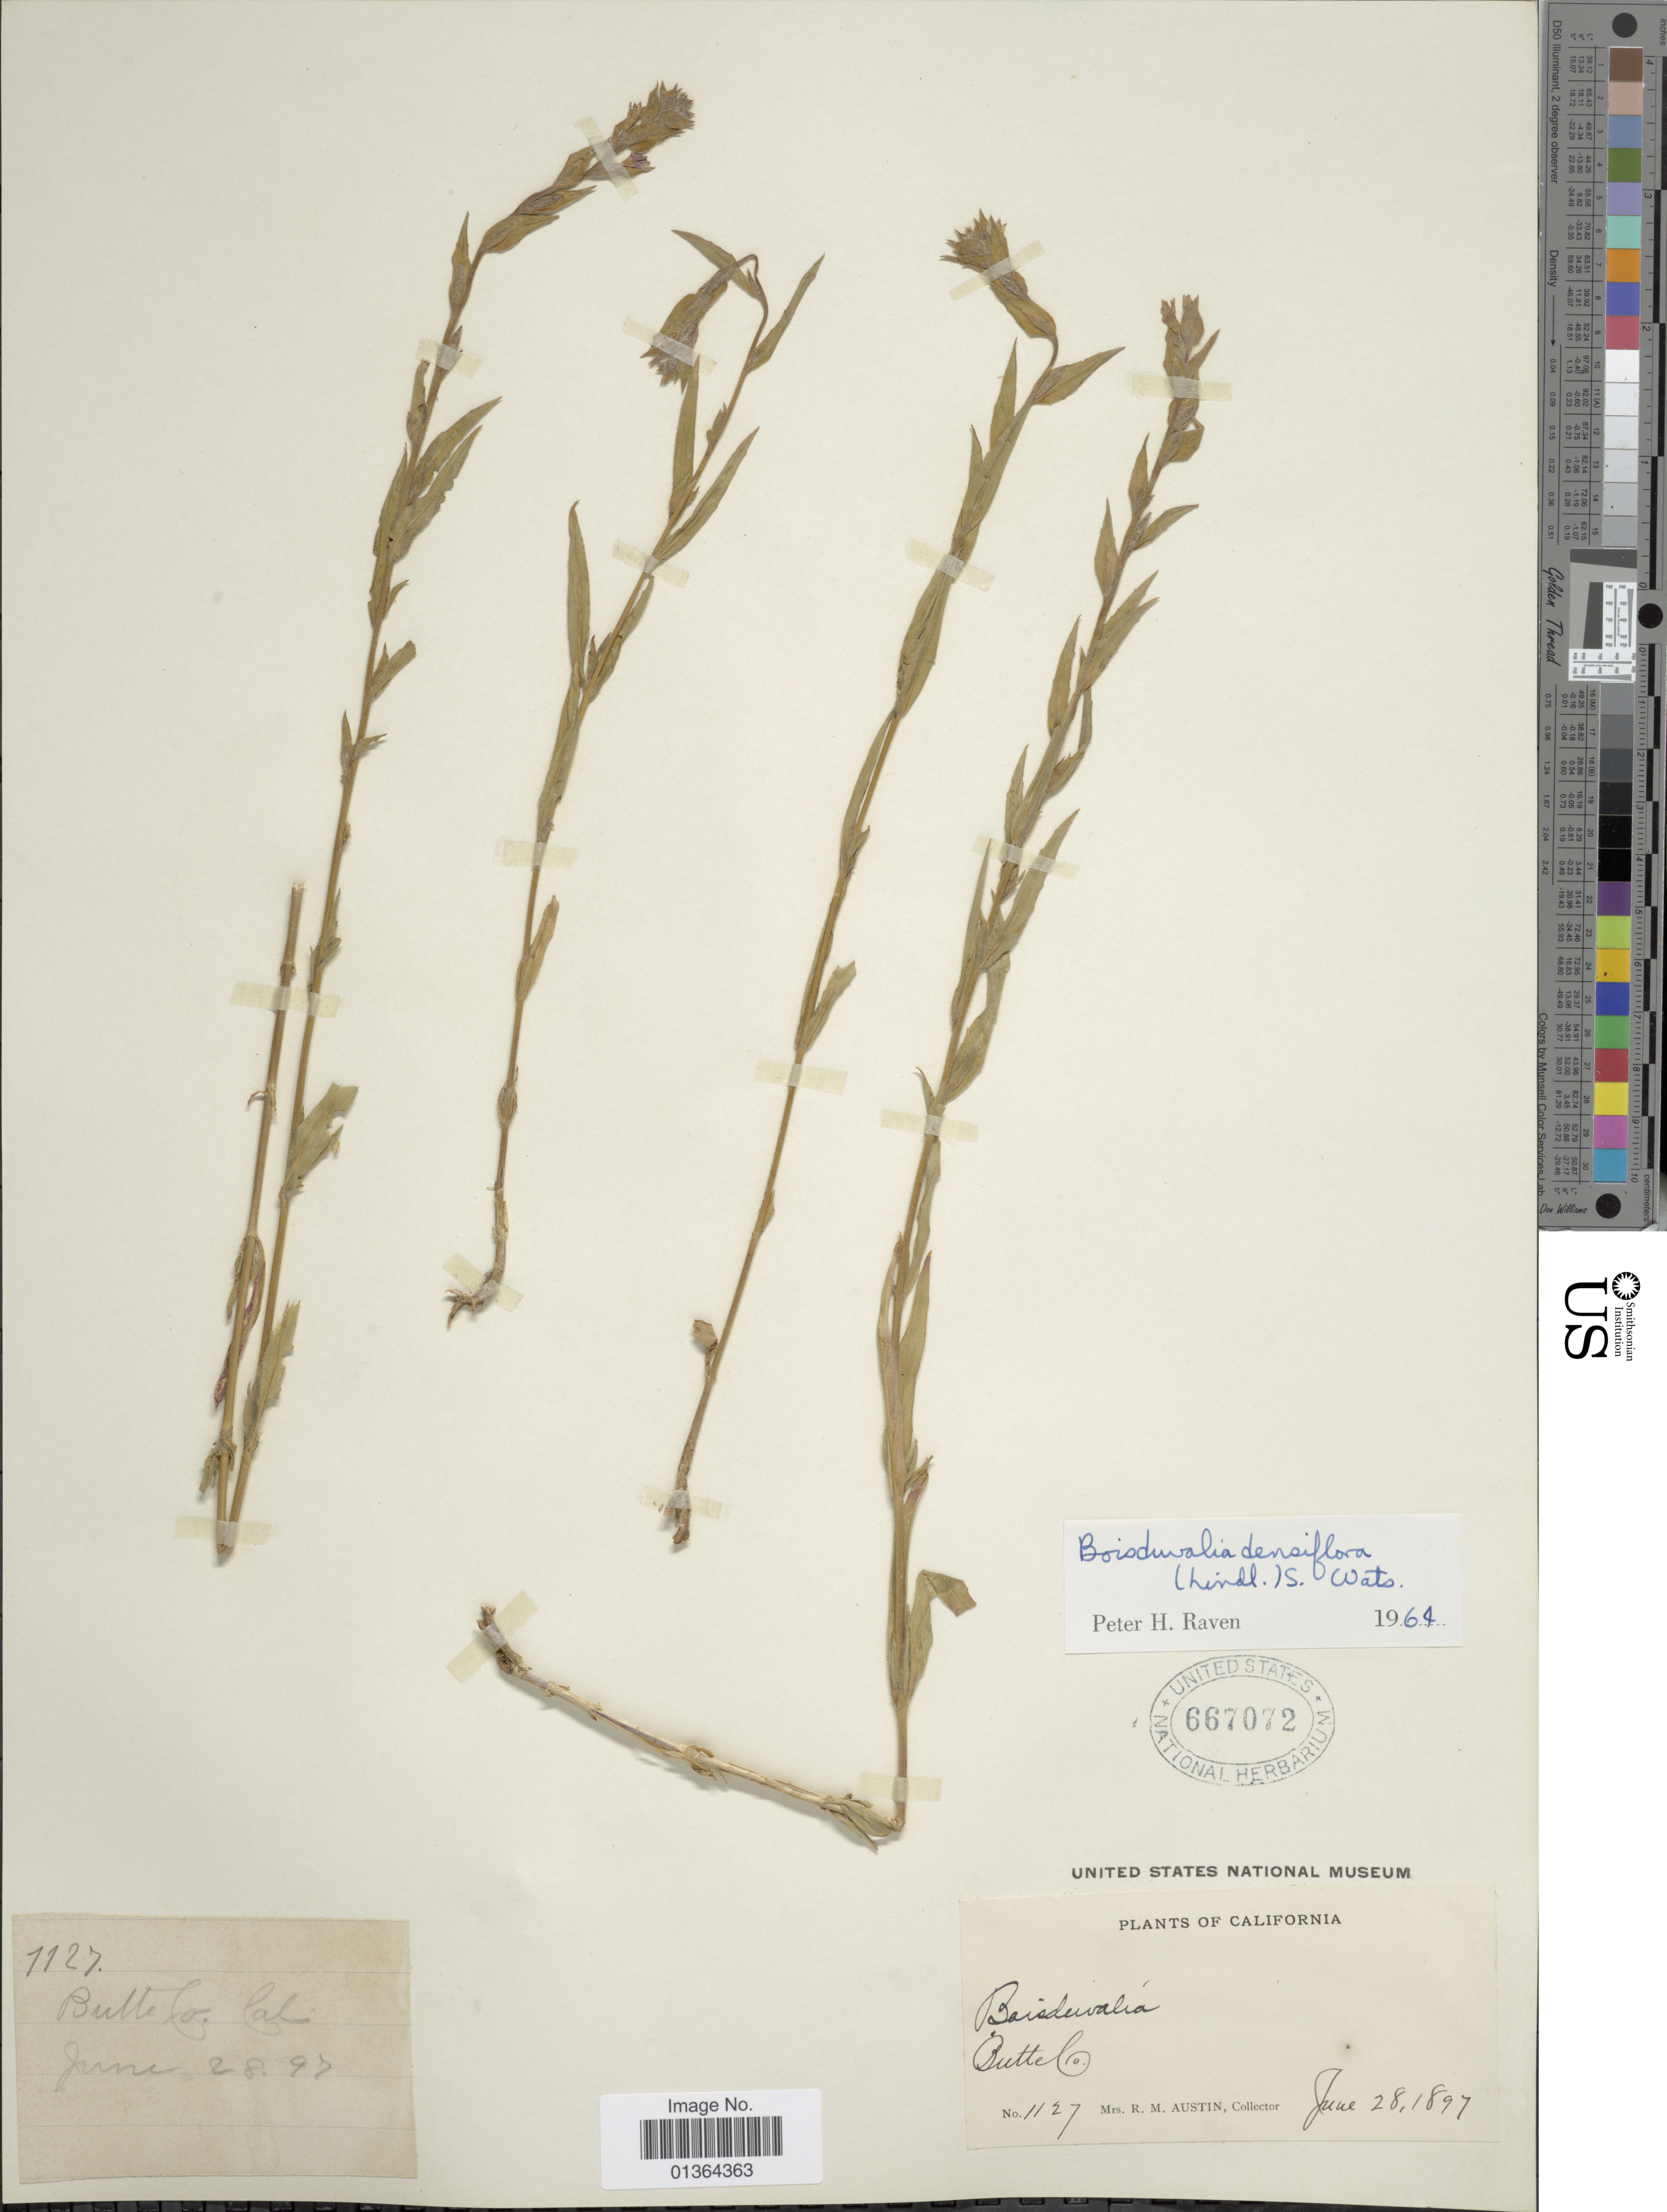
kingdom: Plantae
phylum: Tracheophyta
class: Magnoliopsida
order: Myrtales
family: Onagraceae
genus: Epilobium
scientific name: Epilobium densiflorum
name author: (Lindl.) Hoch & P.H. Raven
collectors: R. Austin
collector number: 1127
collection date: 1897-06-28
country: United States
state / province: California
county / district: Butte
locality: Butte Co.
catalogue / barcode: US 667072